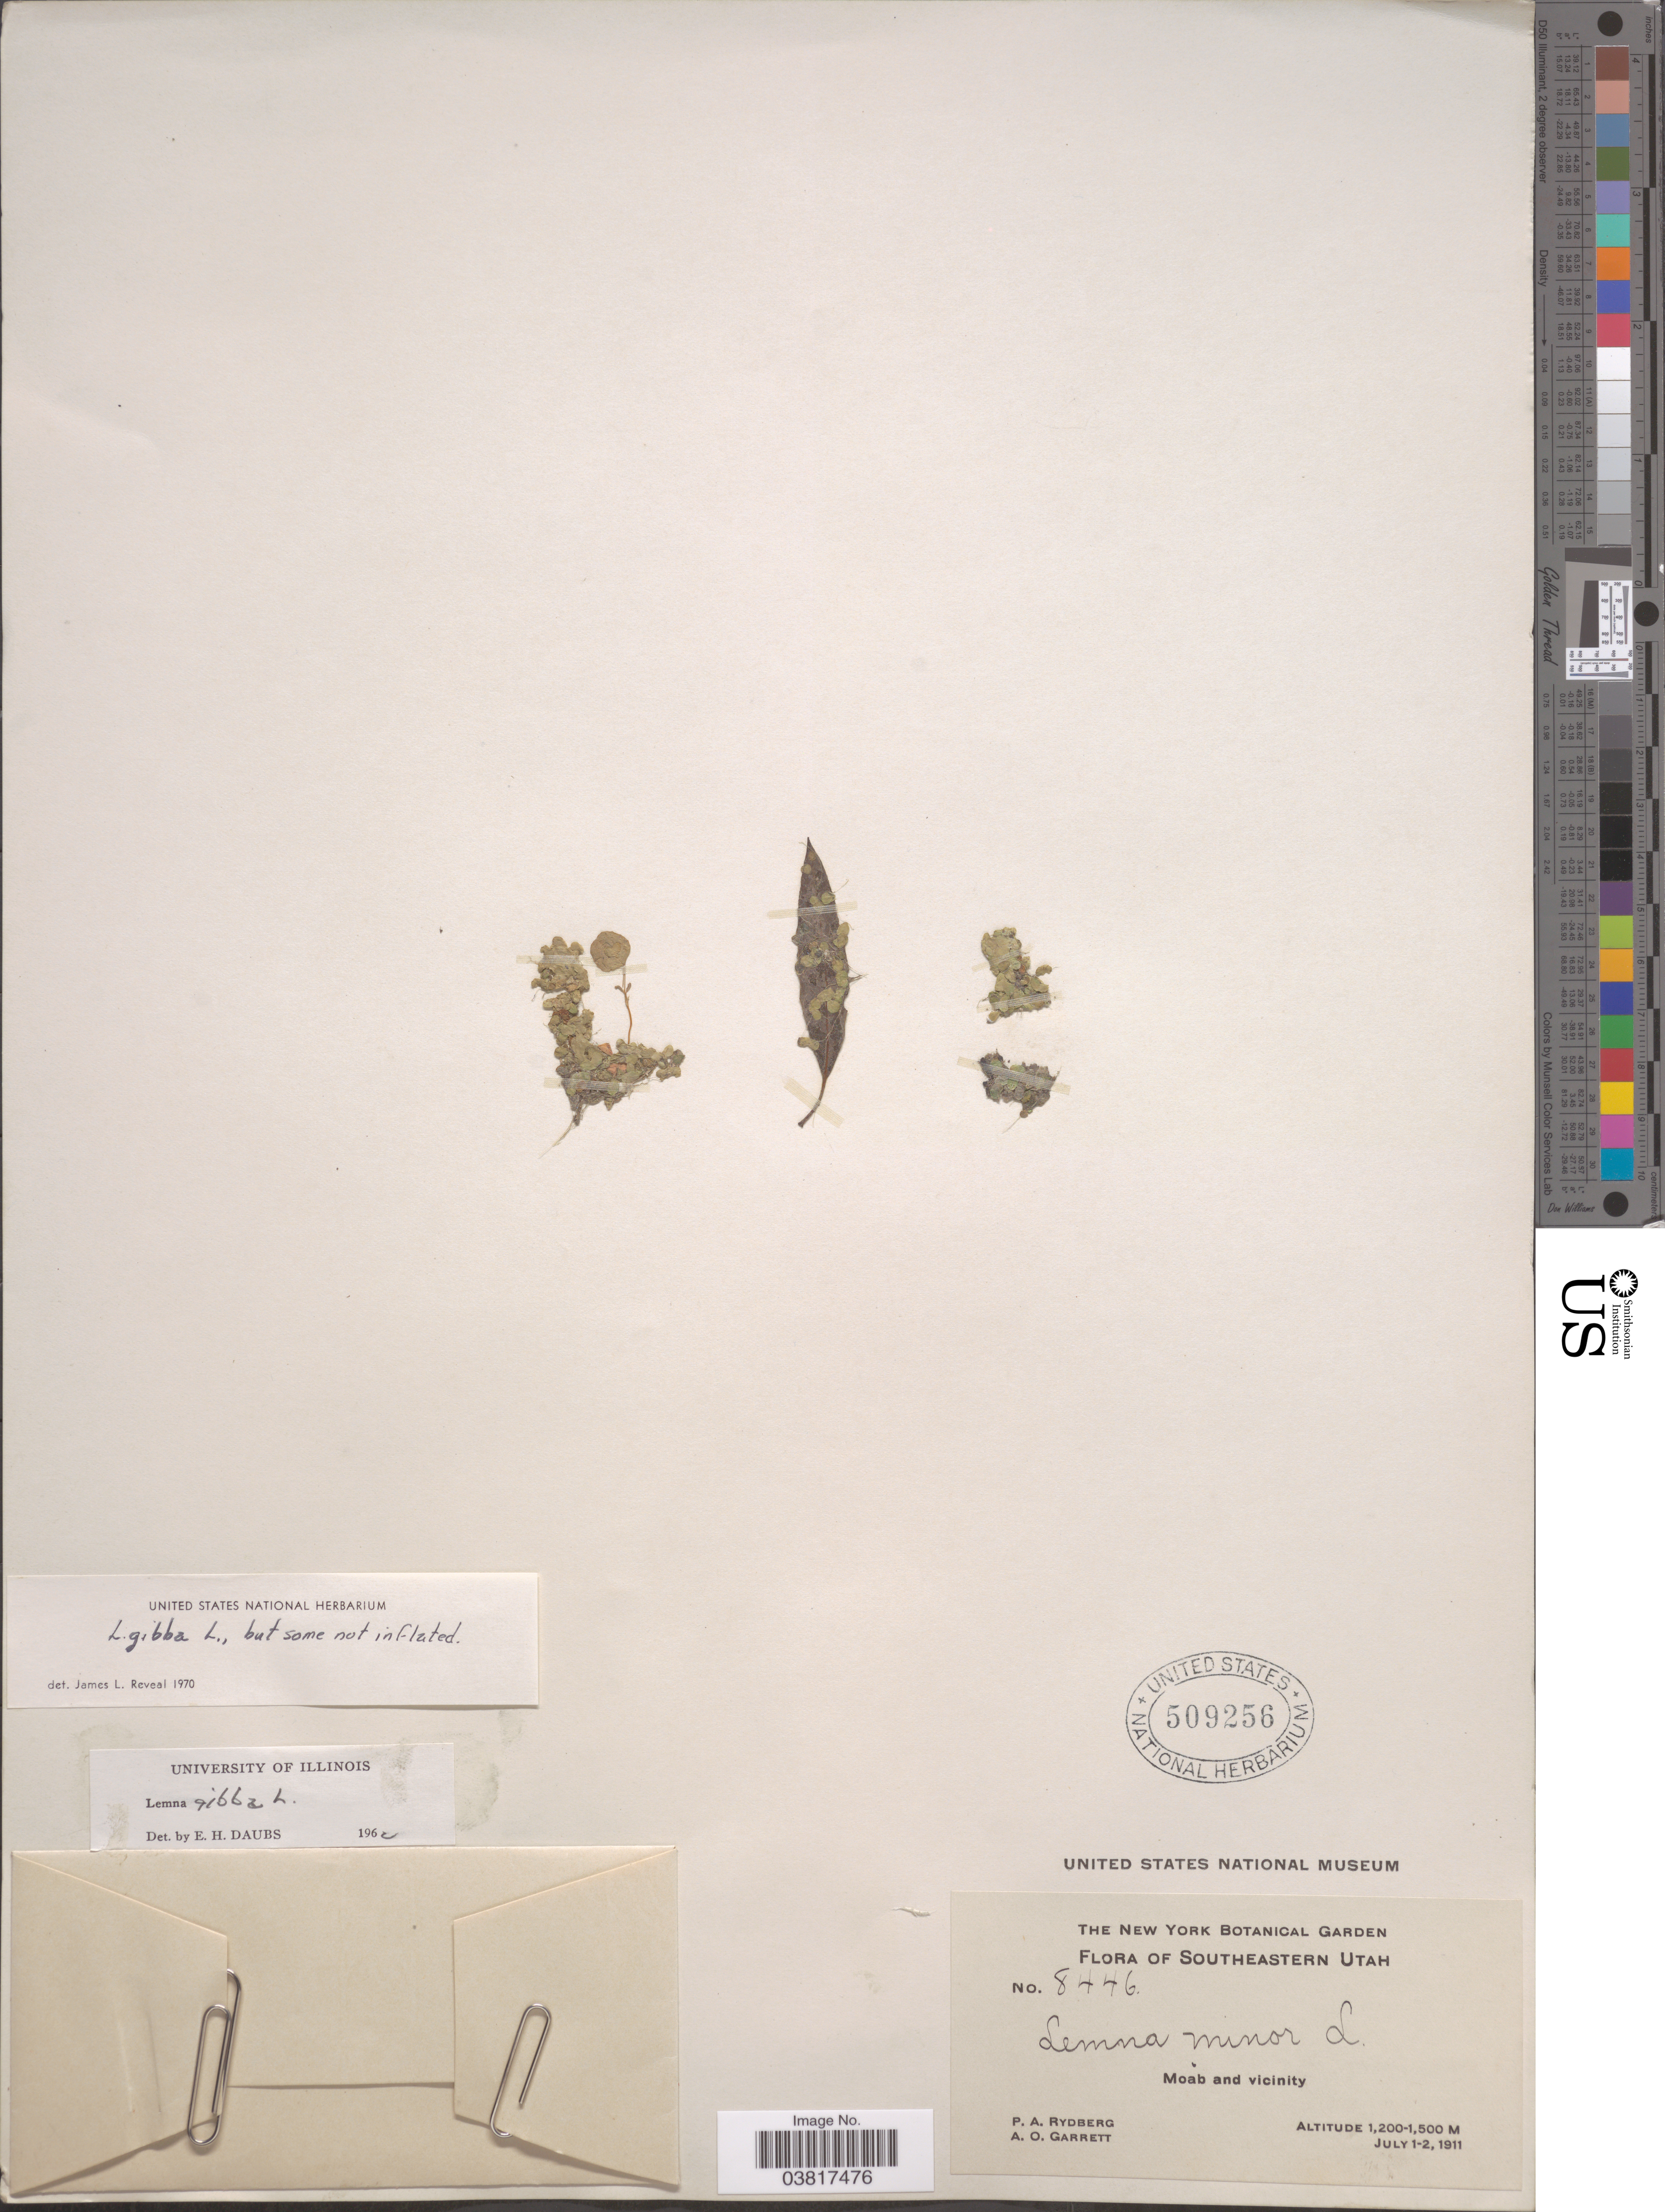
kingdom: Plantae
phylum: Tracheophyta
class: Liliopsida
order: Alismatales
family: Araceae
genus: Lemna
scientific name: Lemna gibba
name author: L.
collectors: P. A. Rydberg & A. O. Garrett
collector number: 8446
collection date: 1911-07-01/1911-07-02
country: United States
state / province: Utah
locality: Southeastern Utah. Moab and vicinity.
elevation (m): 1200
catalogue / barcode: US 509256